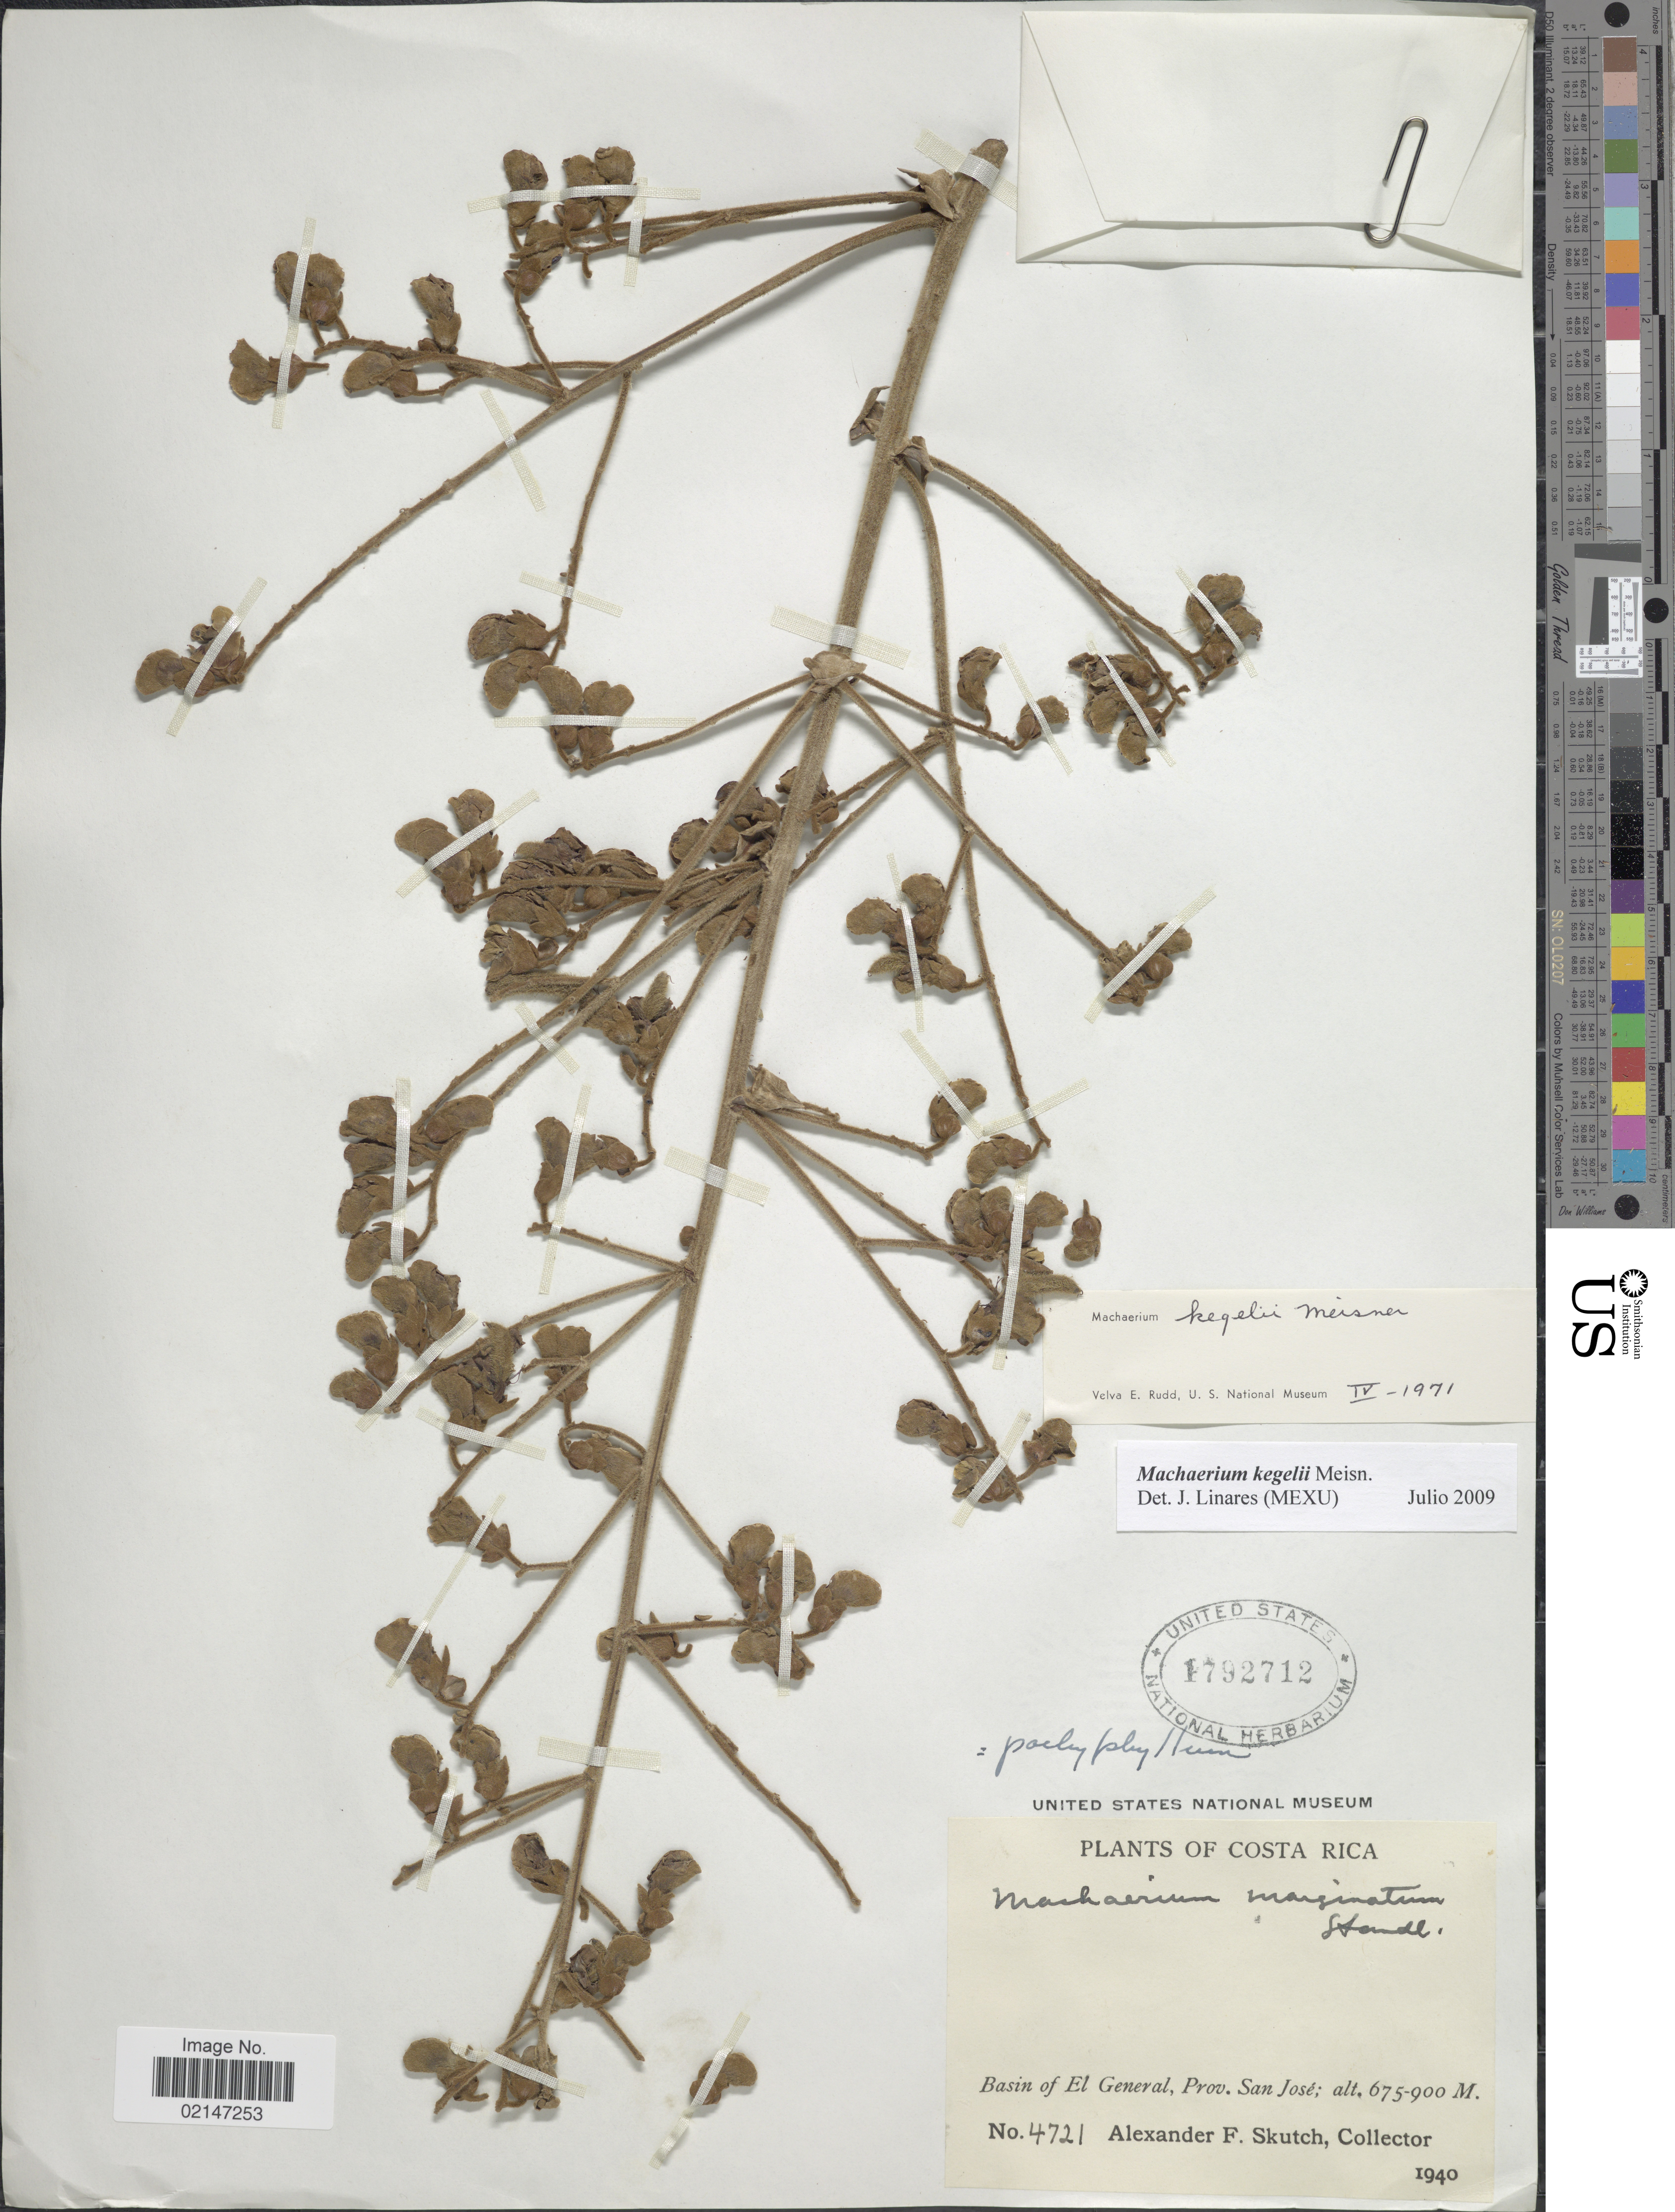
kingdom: Plantae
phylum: Tracheophyta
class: Magnoliopsida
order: Fabales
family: Fabaceae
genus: Machaerium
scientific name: Machaerium kegelii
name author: Meisn.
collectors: A. F. Skutch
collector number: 4721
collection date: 1940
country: Costa Rica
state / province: San José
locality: Basin of El General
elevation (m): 675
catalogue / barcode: US 1792712